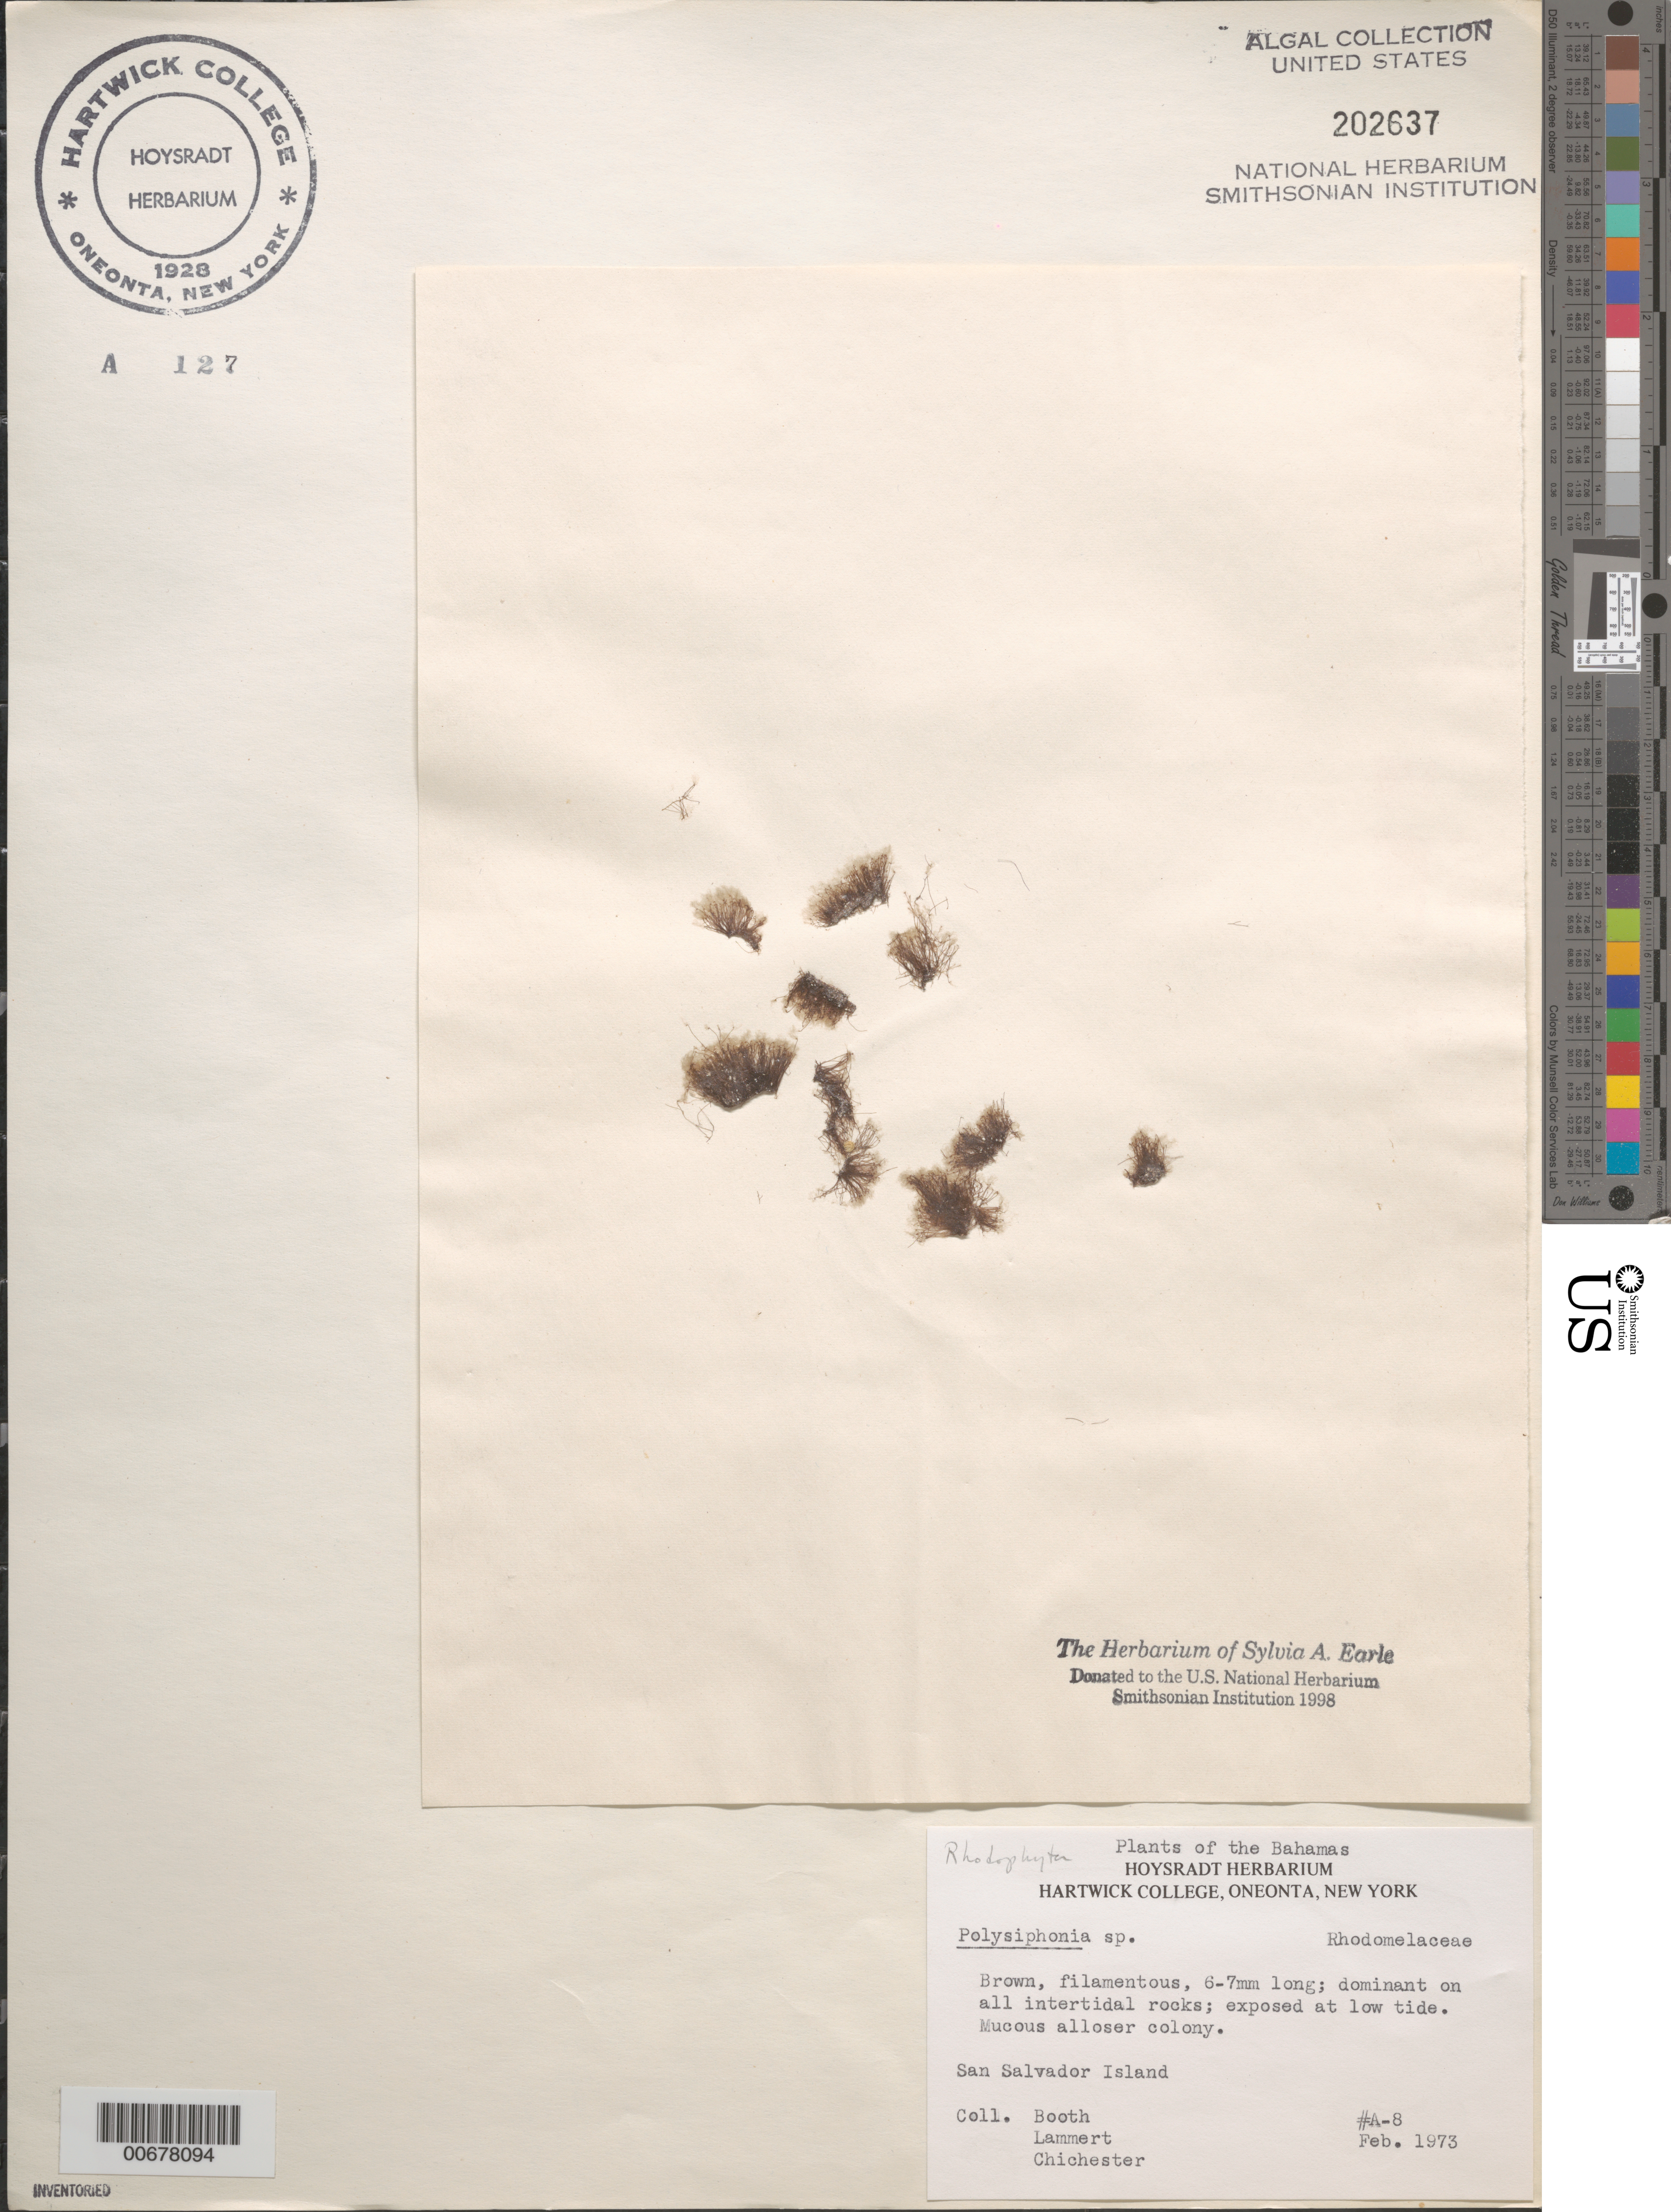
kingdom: Plantae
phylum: Rhodophyta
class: Florideophyceae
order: Ceramiales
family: Rhodomelaceae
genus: Polysiphonia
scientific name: Polysiphonia sp.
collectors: -. Booth, -. Lammert & -. Chichester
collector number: A-8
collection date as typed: Feb 1973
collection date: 1973-02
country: Bahamas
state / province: San Salvador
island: San Salvador Island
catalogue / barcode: US 202637